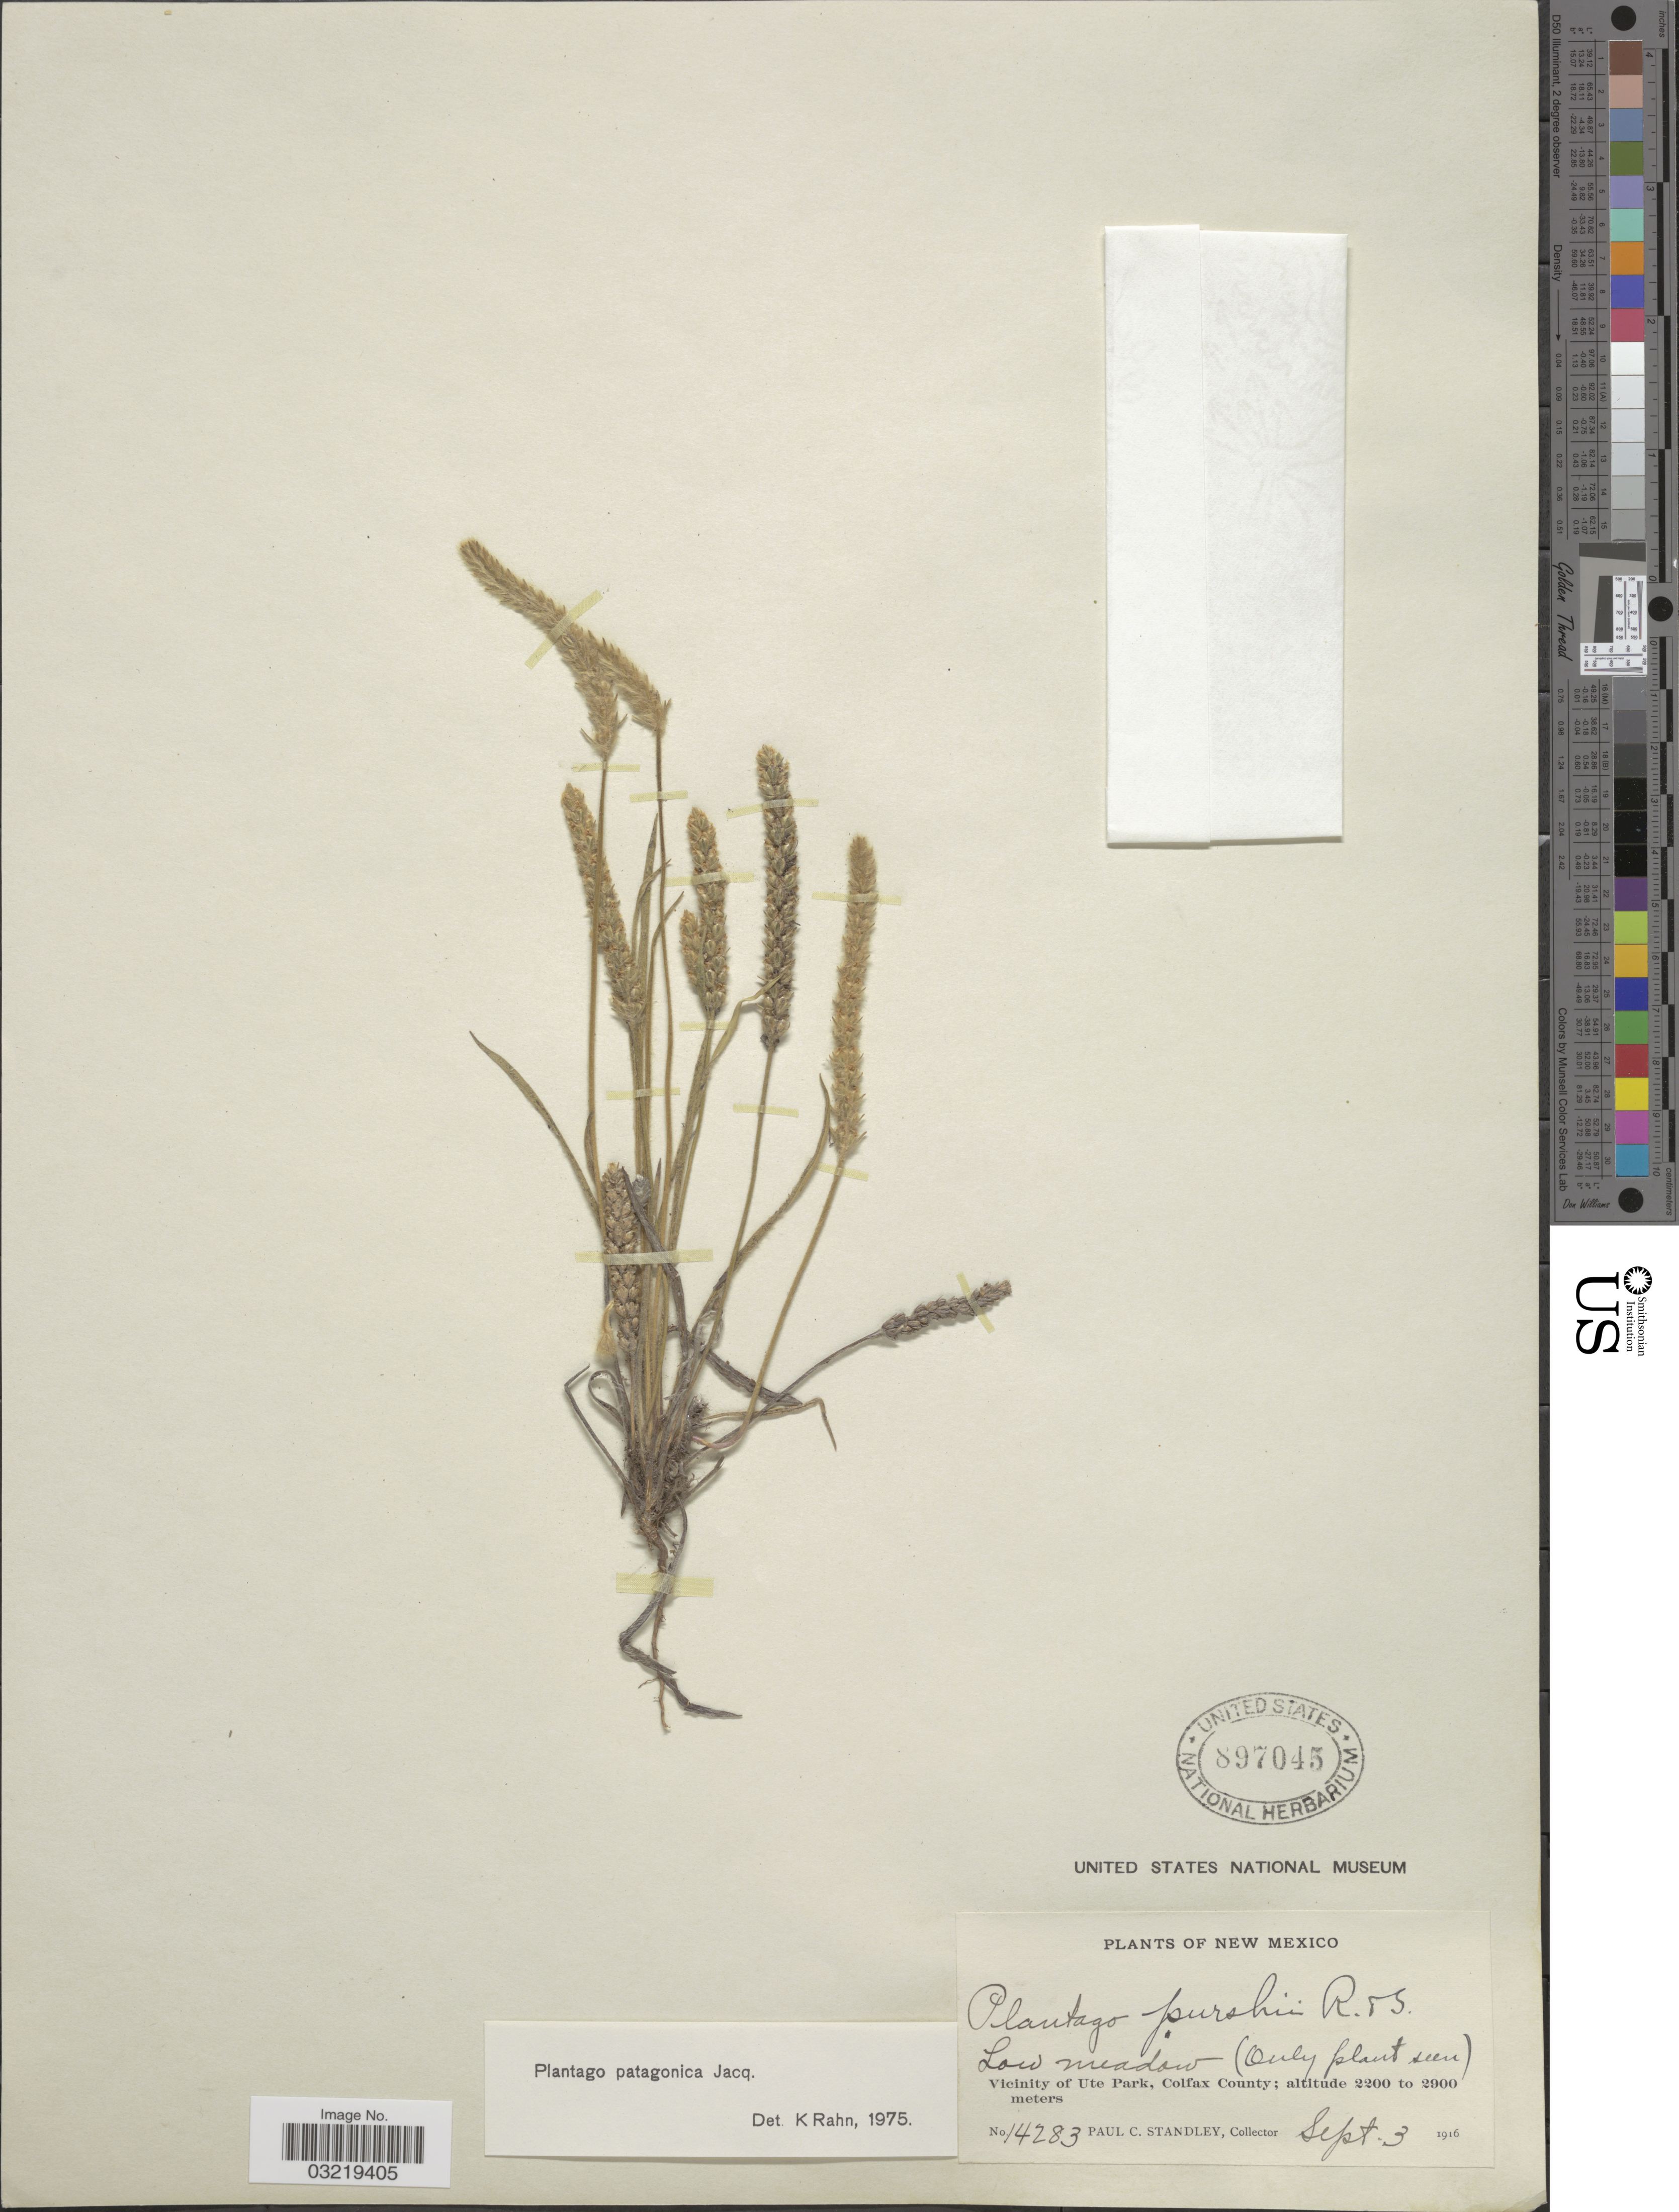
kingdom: Plantae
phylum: Tracheophyta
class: Magnoliopsida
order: Lamiales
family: Plantaginaceae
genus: Plantago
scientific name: Plantago patagonica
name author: Jacq.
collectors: P. C. Standley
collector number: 14283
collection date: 1916-09-03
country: United States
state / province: New Mexico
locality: Vicinity of Ute Park, Colfax County.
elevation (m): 2200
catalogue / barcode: US 897045